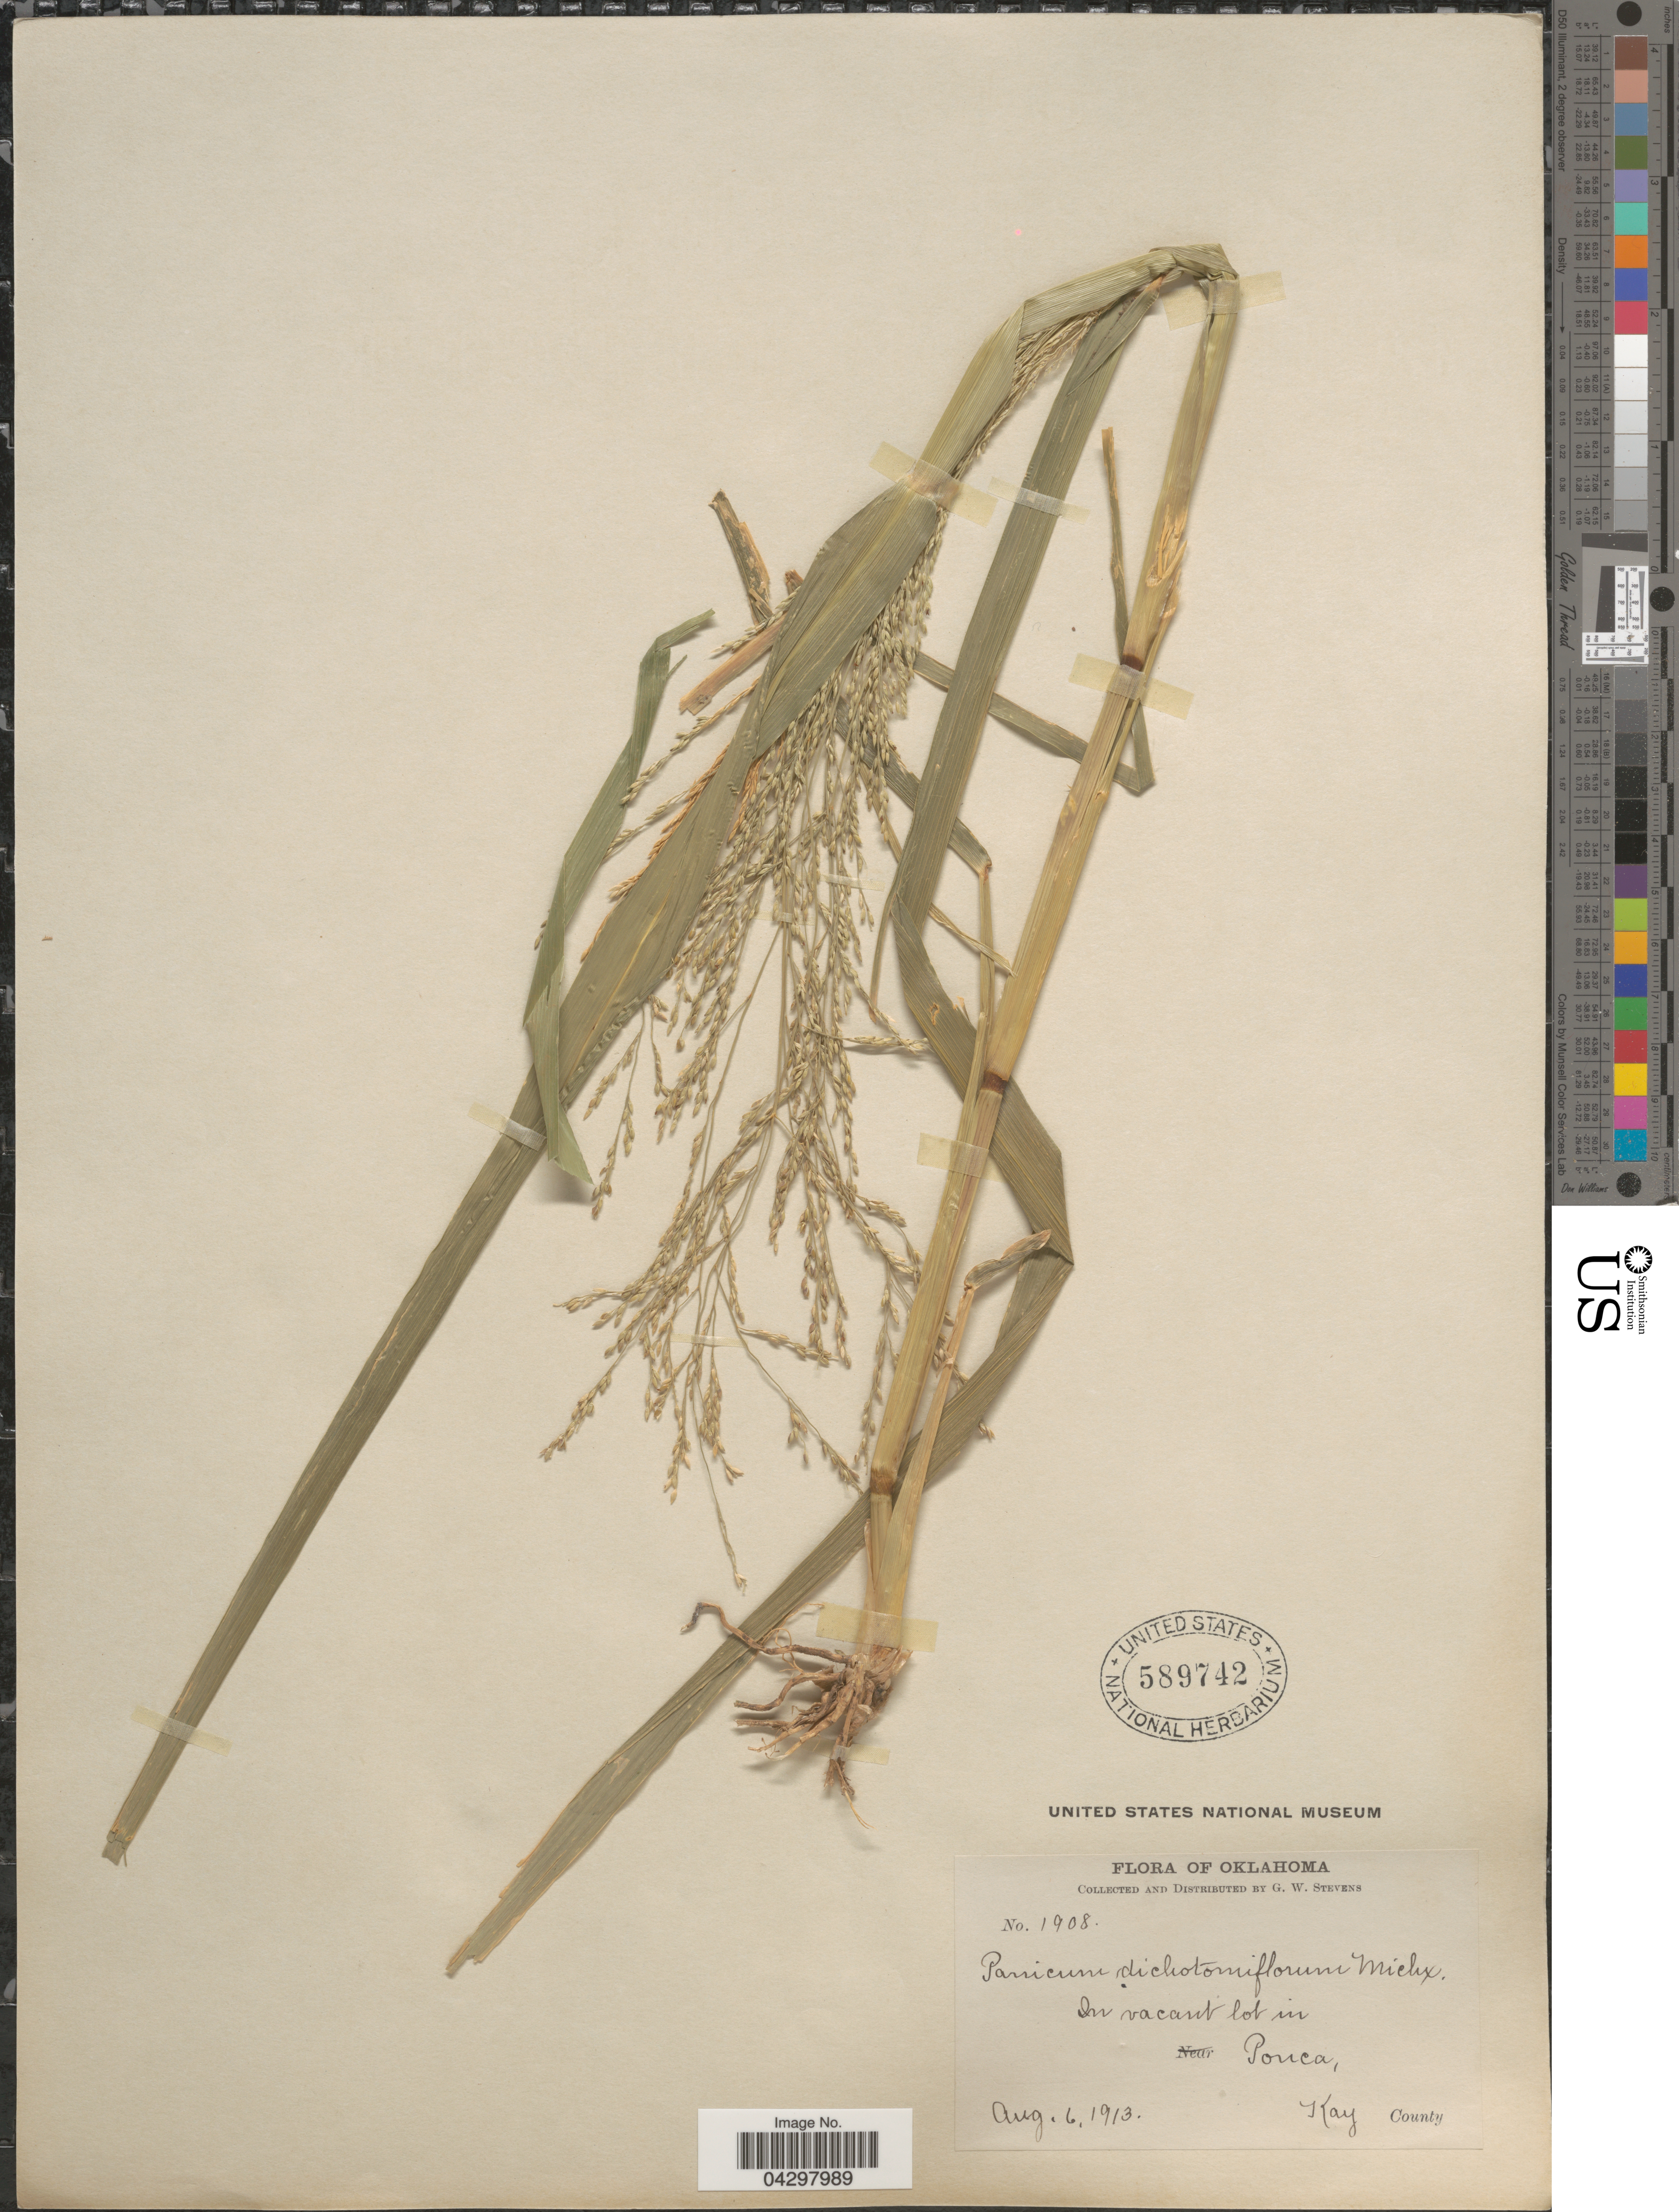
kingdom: Plantae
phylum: Tracheophyta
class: Liliopsida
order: Poales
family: Poaceae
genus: Panicum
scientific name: Panicum dichotomiflorum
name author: Michx.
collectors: G. W. Stevens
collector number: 1908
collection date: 1913-08-06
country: United States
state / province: Oklahoma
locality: In vacant lot in Ponca, Kay County.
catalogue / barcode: US 589742